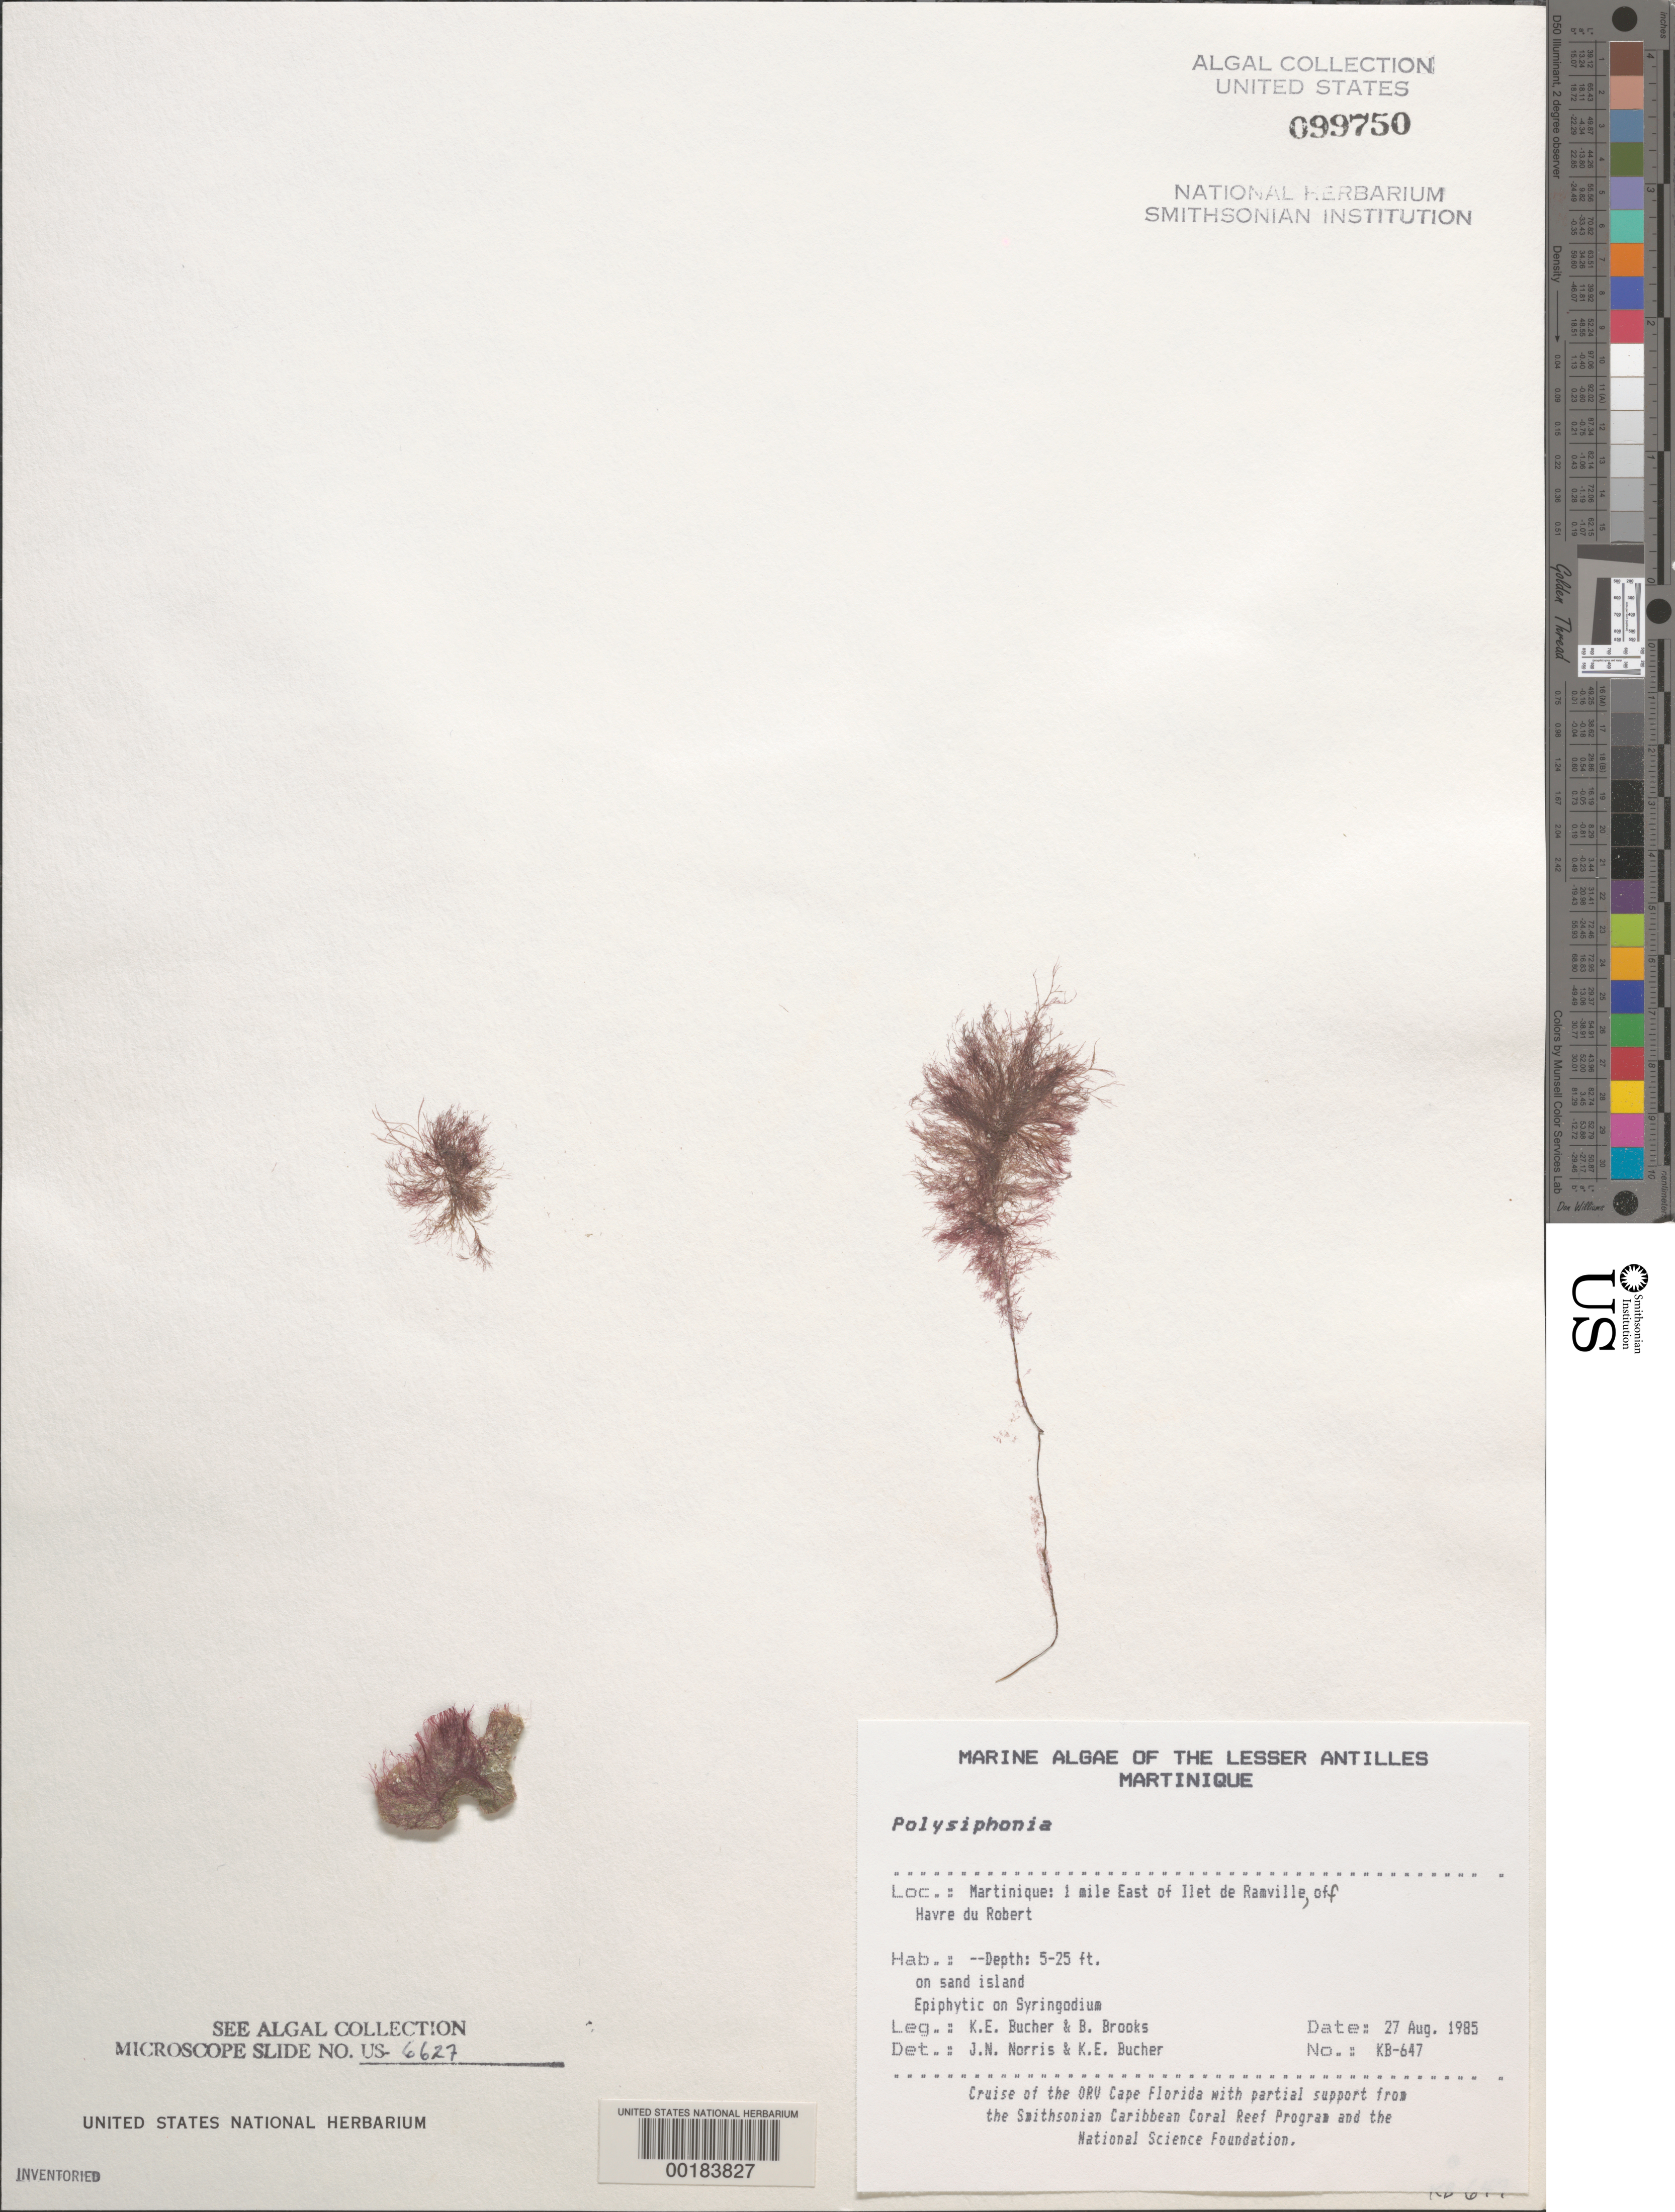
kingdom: Plantae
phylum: Rhodophyta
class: Florideophyceae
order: Ceramiales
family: Rhodomelaceae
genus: Polysiphonia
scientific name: Polysiphonia sp.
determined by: Norris, J. N.; Bucher, K. E.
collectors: K. E. Bucher & B. Brooks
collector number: Kb-647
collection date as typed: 27 Aug 1985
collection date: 1985-08-27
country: Martinique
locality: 1 mile east of Ilet de Ramville, off Havre du Robert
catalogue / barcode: US 99750